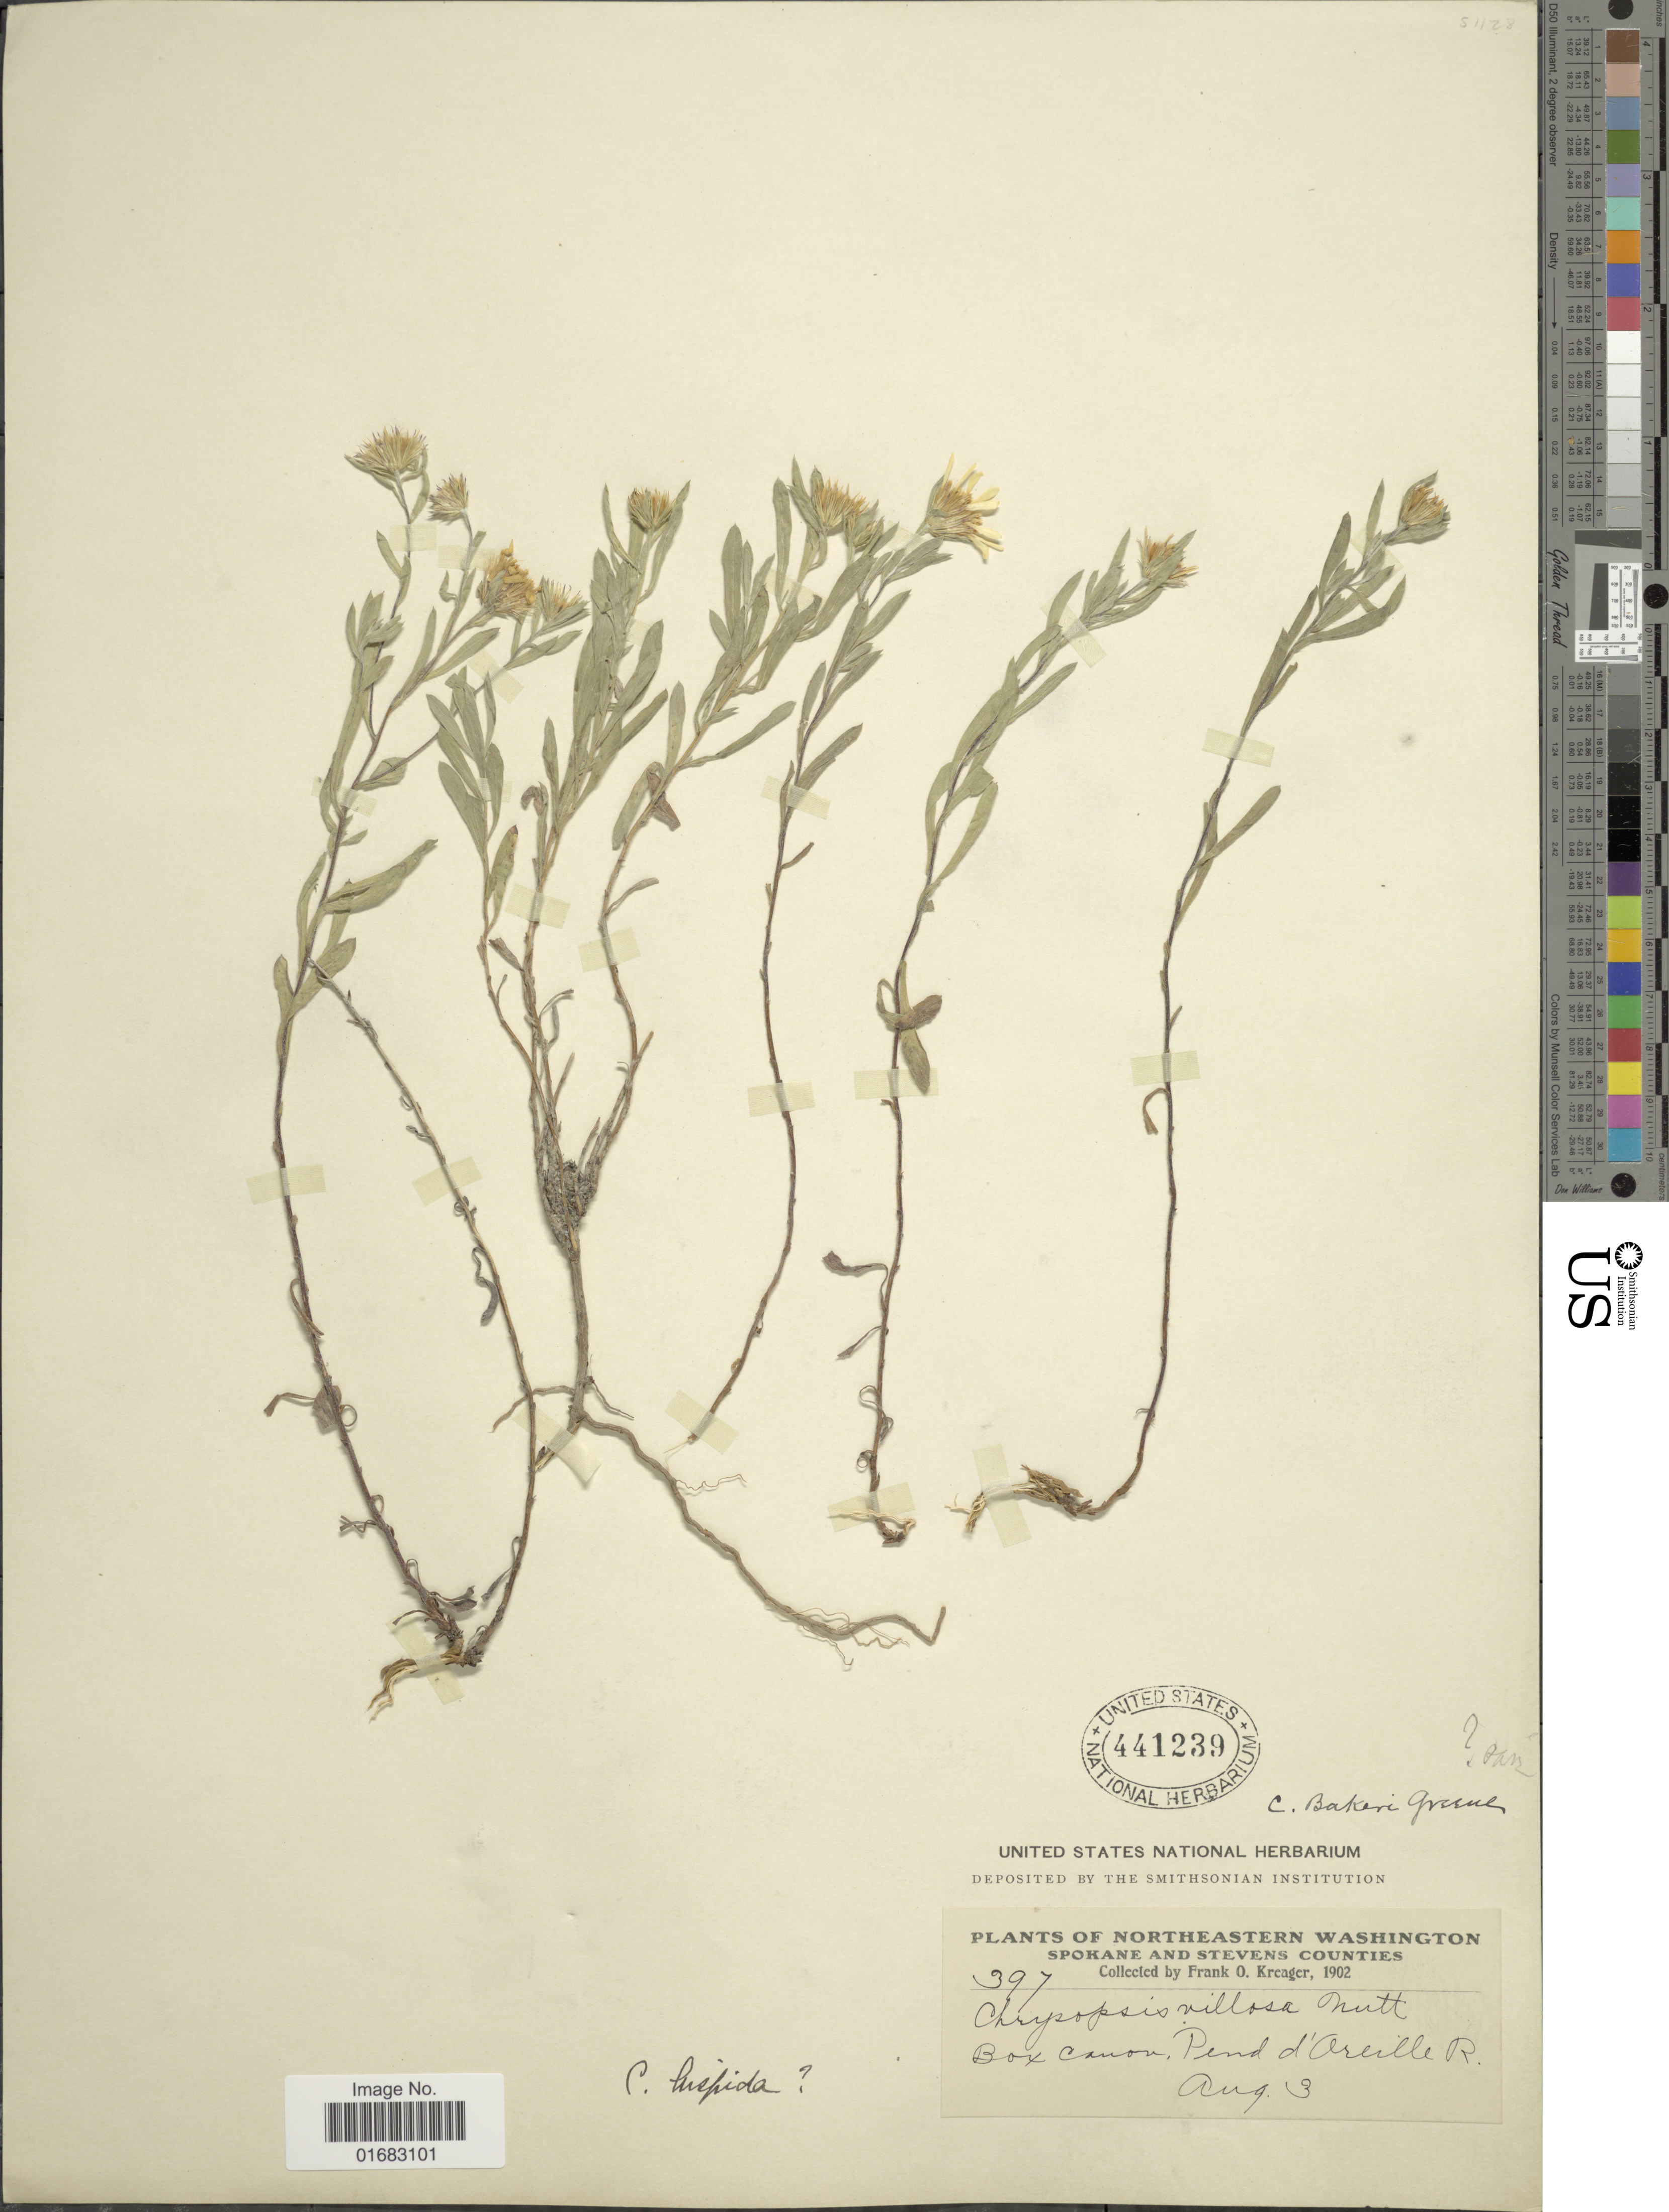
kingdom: Plantae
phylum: Tracheophyta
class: Magnoliopsida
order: Asterales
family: Asteraceae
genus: Heterotheca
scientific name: Heterotheca villosa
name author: (Pursh) Shinners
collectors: F. Kreager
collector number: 397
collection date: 1902-08-03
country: United States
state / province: Washington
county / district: Spokane / Stevens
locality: Northeastern Washington. Spokane and Stevens Counties. Box Canon, Pend d'Oreille R.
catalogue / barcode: US 441239